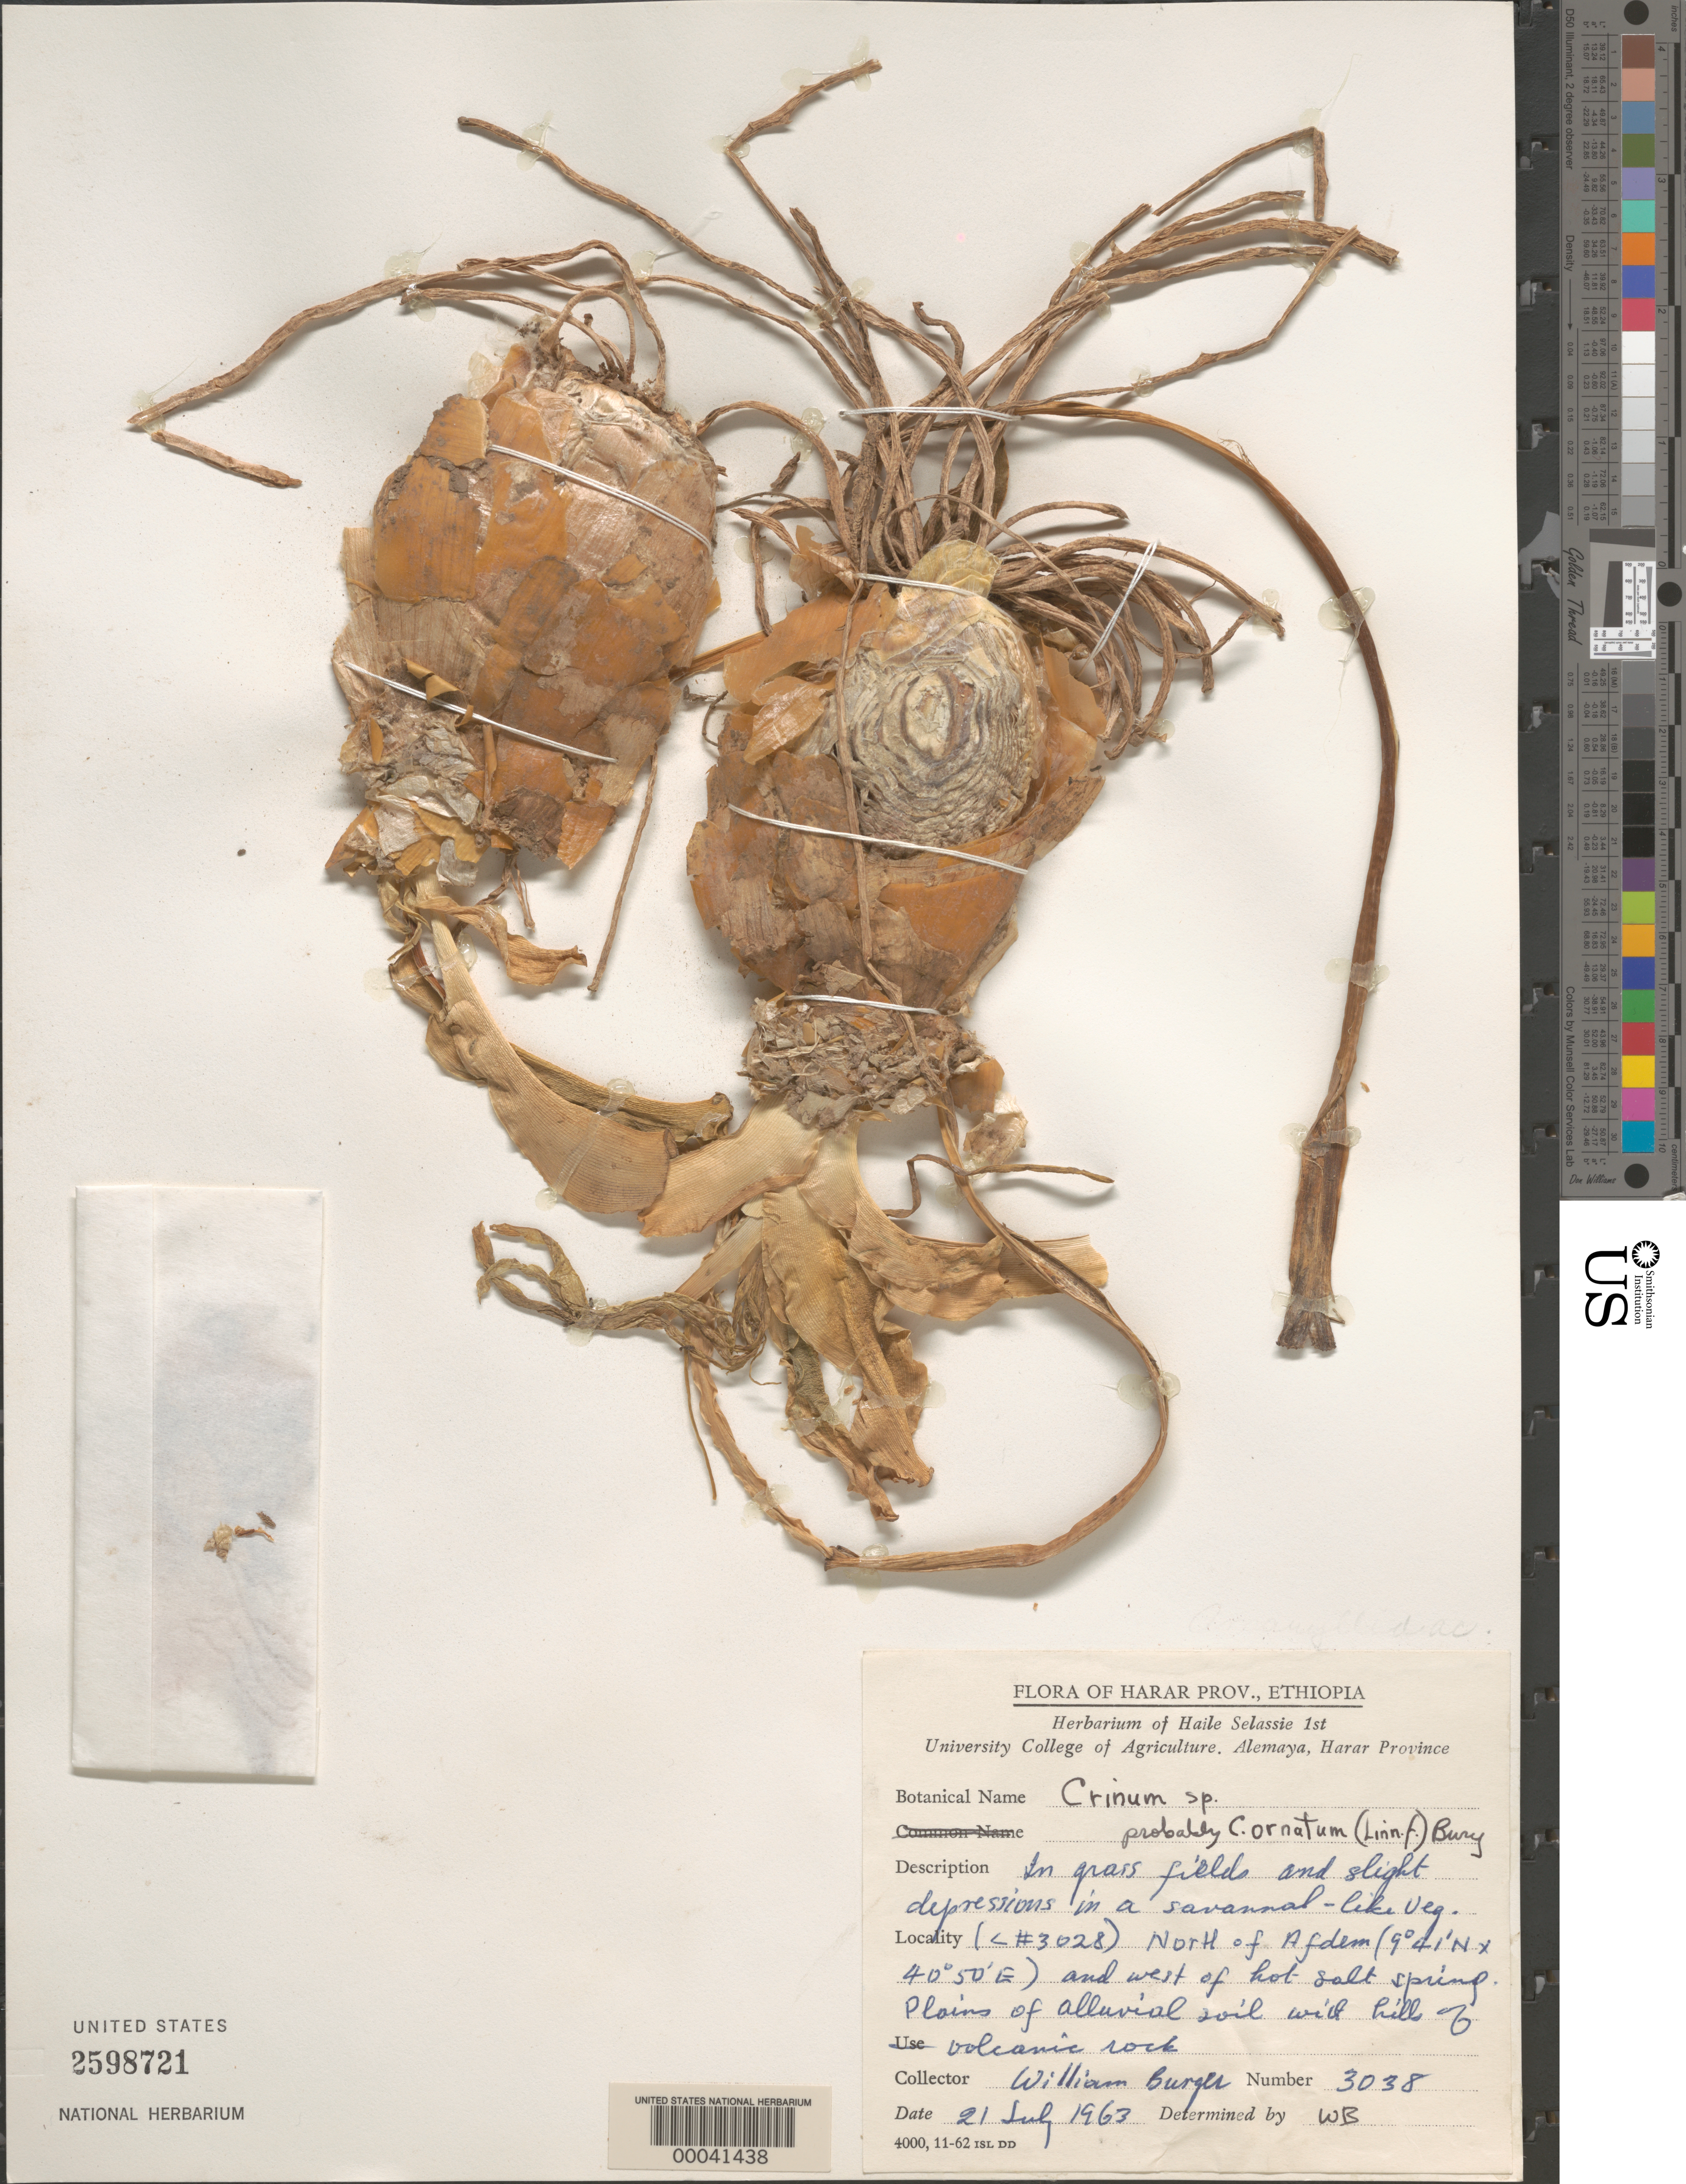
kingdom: Plantae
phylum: Tracheophyta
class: Liliopsida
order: Asparagales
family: Amaryllidaceae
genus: Crinum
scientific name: Crinum sp.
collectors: W. Burger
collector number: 3038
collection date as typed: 21 Jul 1963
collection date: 1963-07-21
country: Ethiopia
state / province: Harari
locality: N of afdem and west of hot salt spring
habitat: Plains of alluvial soil with hills of volcanic rock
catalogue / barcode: US 2598721